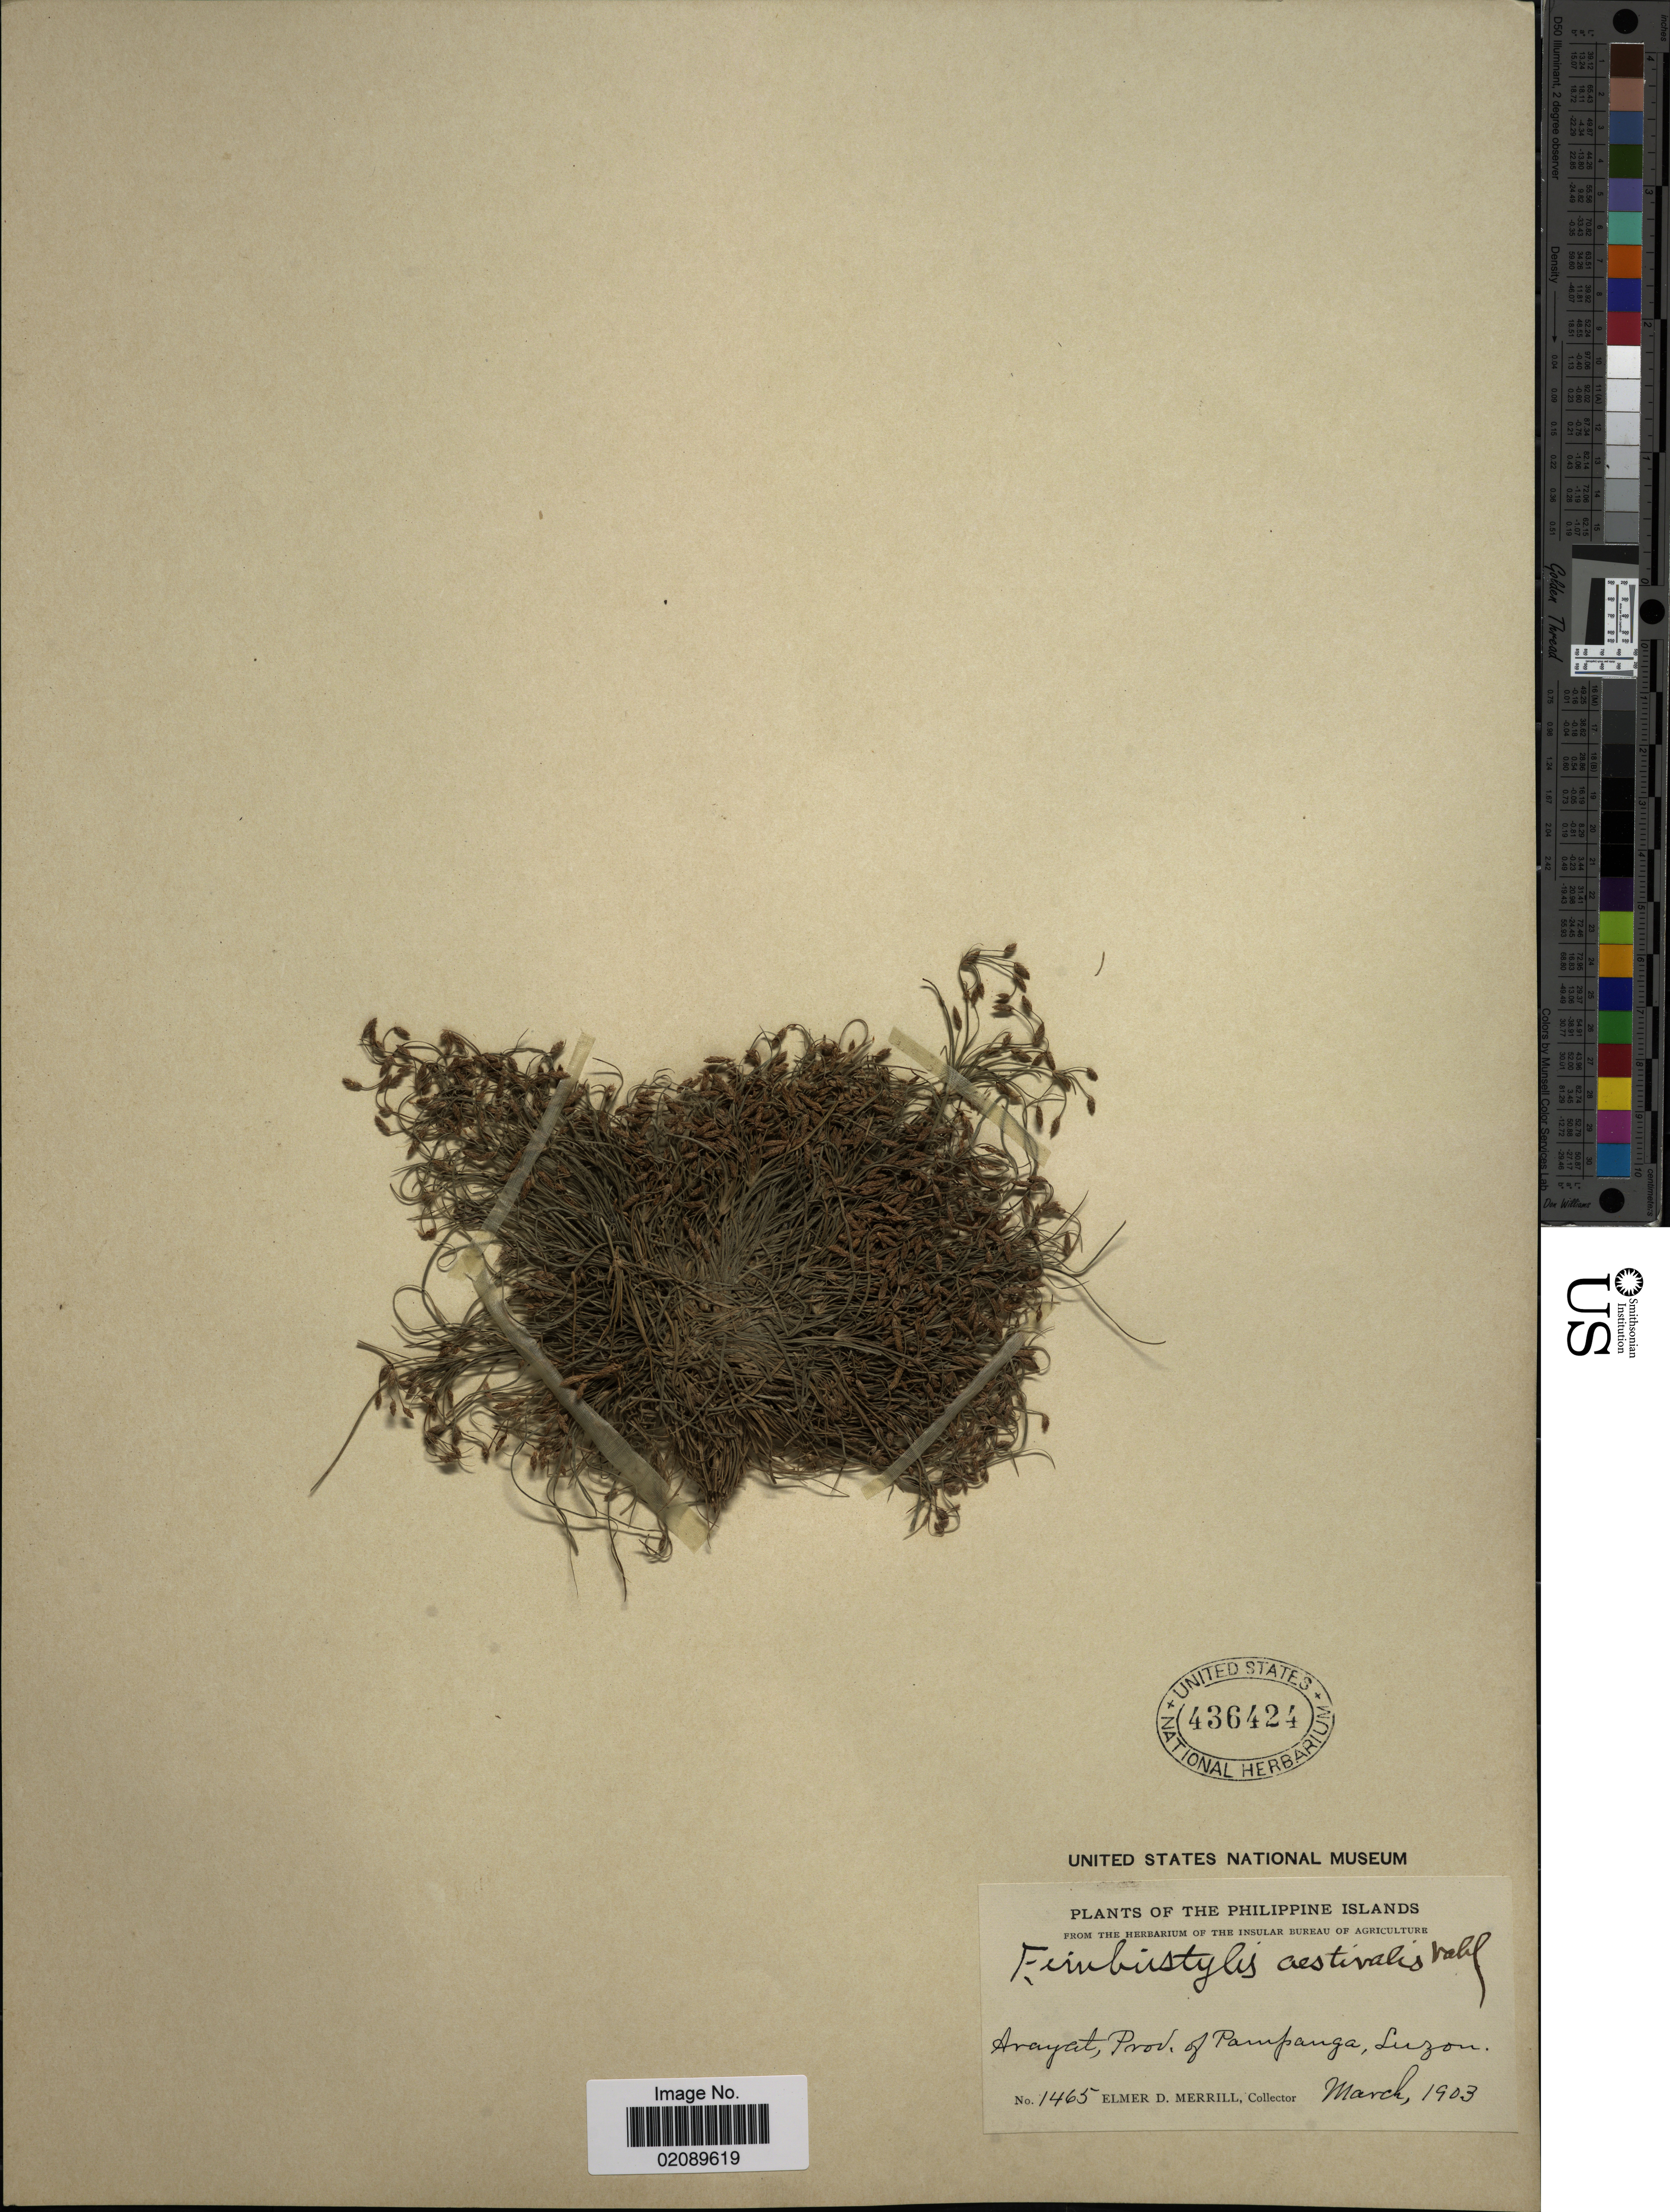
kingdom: Plantae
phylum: Tracheophyta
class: Liliopsida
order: Poales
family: Cyperaceae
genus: Fimbristylis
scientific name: Fimbristylis aestivalis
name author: (Retz.) Vahl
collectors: E. D. Merrill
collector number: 1465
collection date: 1903-03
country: Philippines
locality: Arayat, prov. of Pampanga, Luzon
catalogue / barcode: US 436424